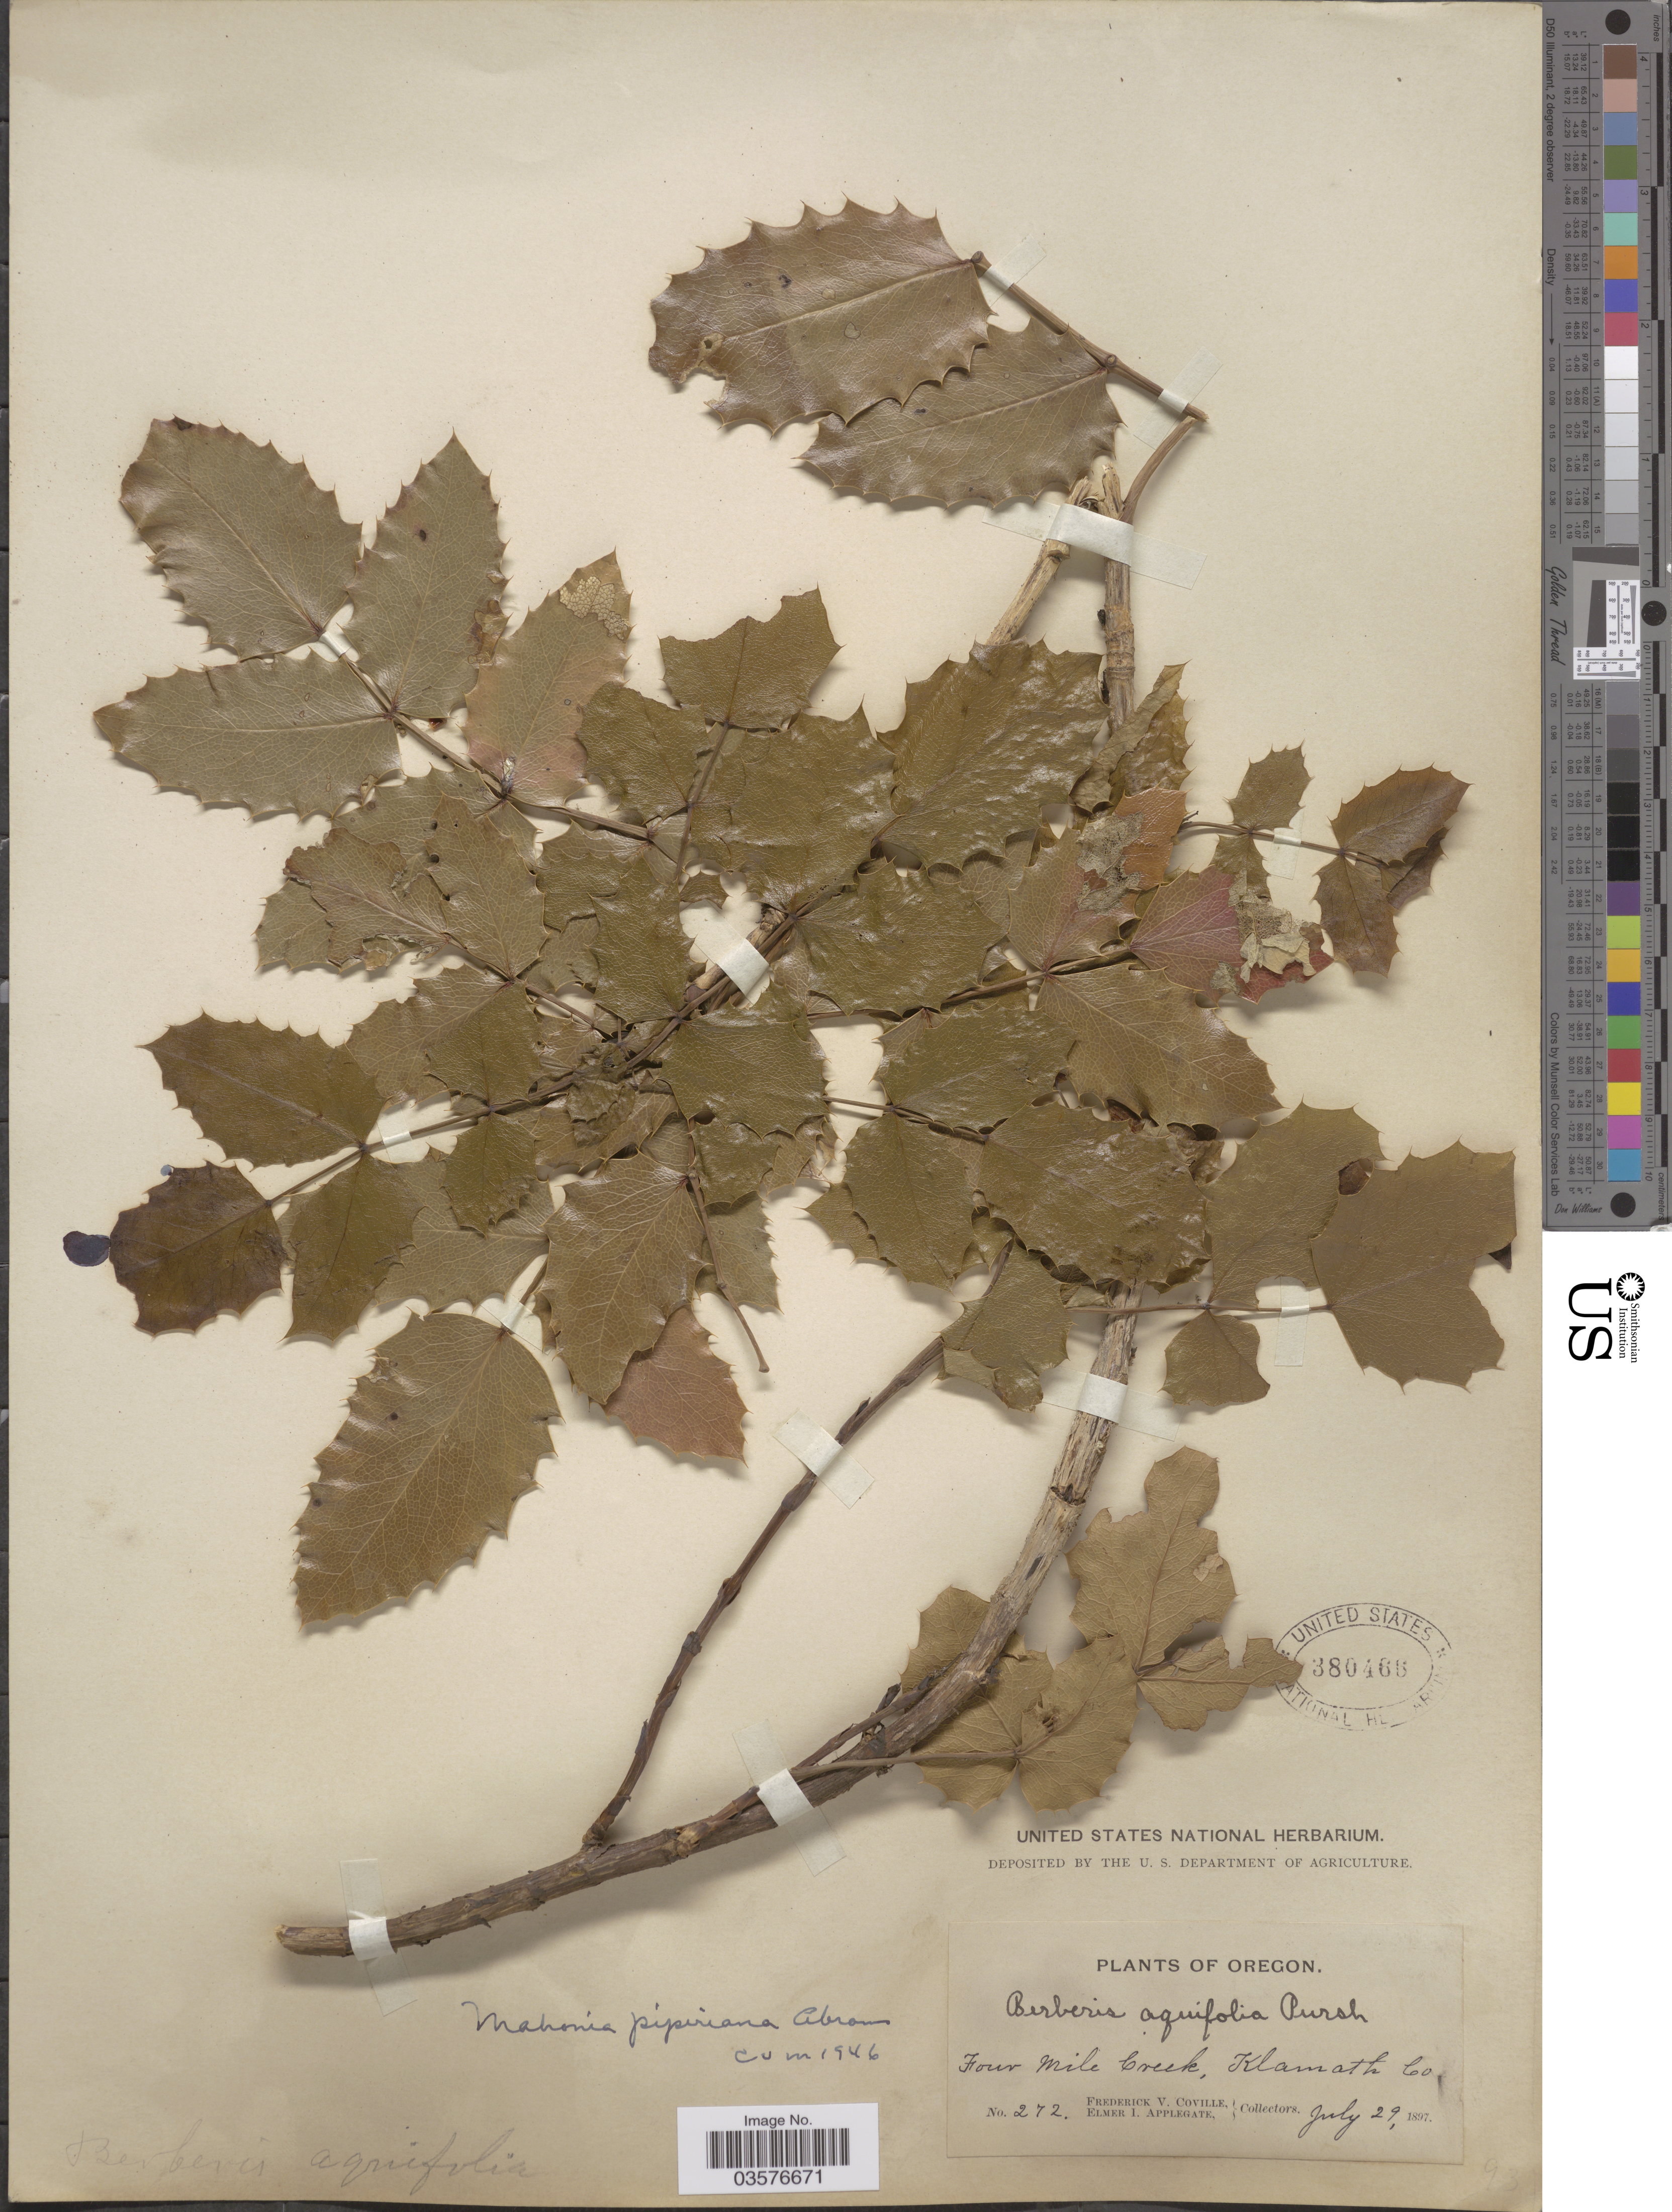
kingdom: Plantae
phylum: Tracheophyta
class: Magnoliopsida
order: Ranunculales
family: Berberidaceae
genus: Mahonia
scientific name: Mahonia piperiana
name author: Abrams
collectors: F. V. Coville & E. I. Applegate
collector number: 272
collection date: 1897-07-29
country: United States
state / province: Oregon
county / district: Klamath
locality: Four Mile Creek, Klamath Co.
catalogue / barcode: US 380466